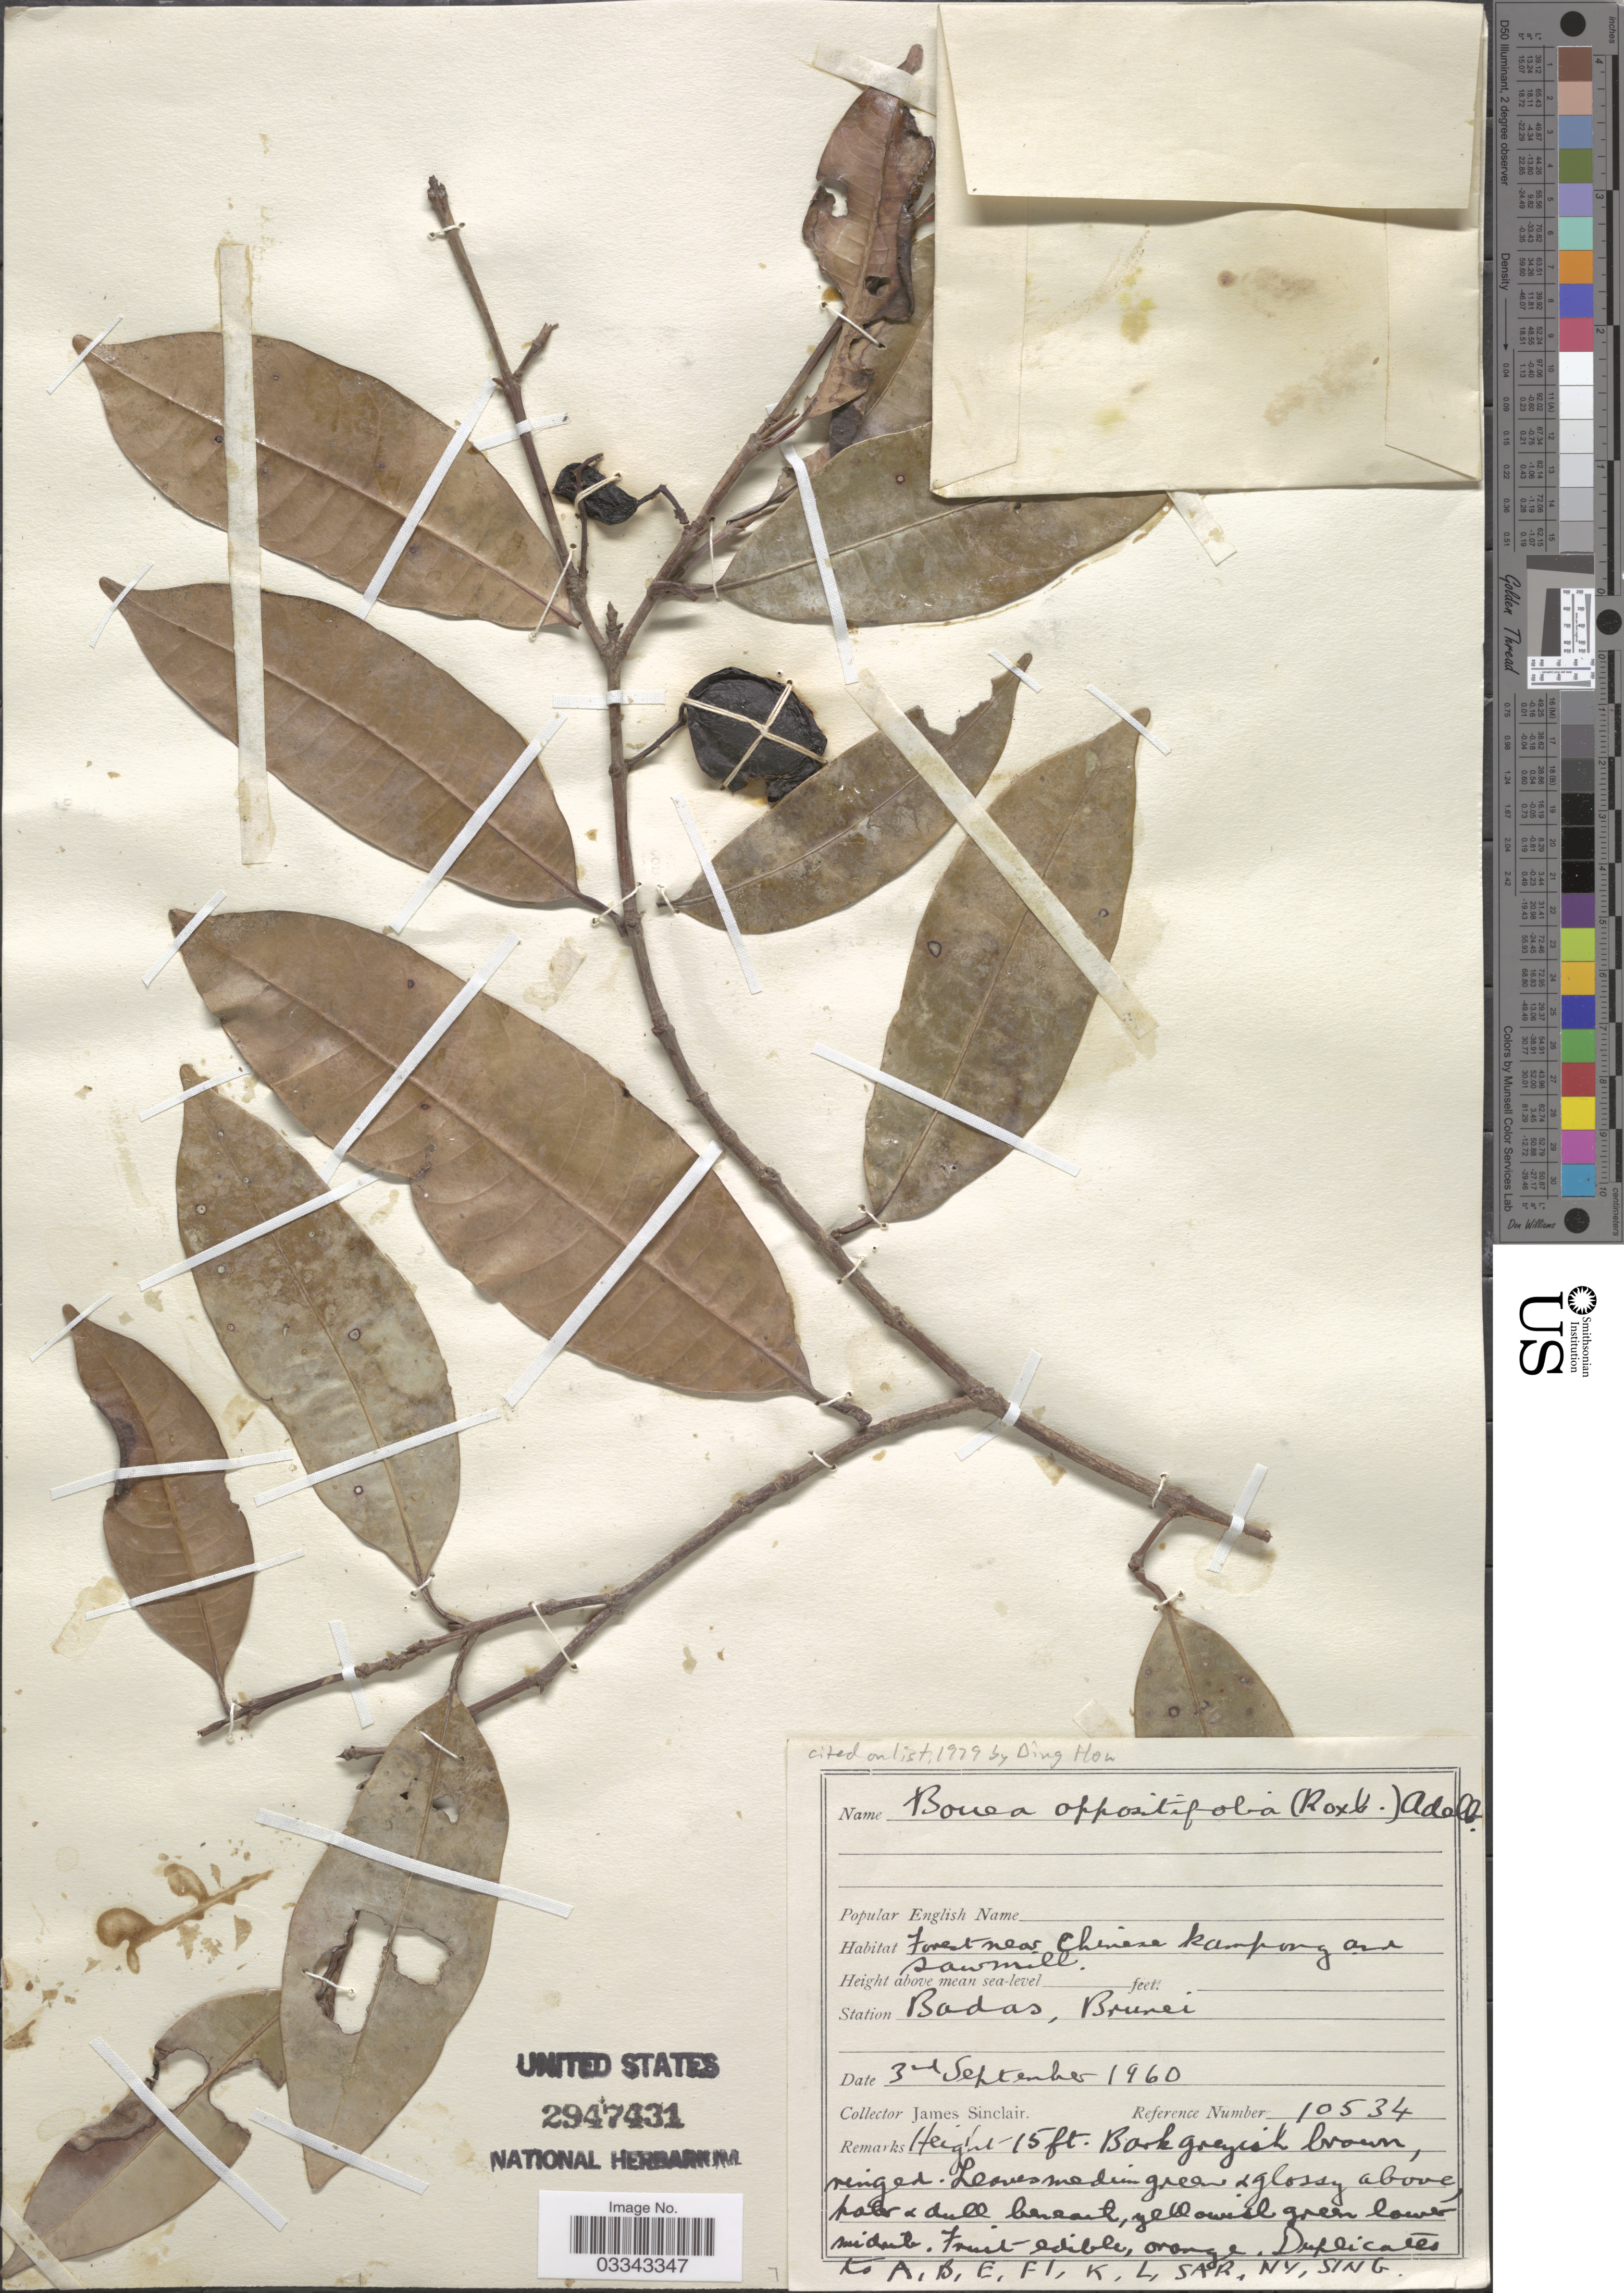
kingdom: Plantae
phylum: Tracheophyta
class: Magnoliopsida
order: Sapindales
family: Anacardiaceae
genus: Bouea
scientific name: Bouea oppositifolia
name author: (Roxb.) Meisn.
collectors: J. Sinclair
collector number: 10534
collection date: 1960-09-03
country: Brunei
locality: Forest near Chinese kampong and Sawmill. Station Badas, Brunei.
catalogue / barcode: US 2947431